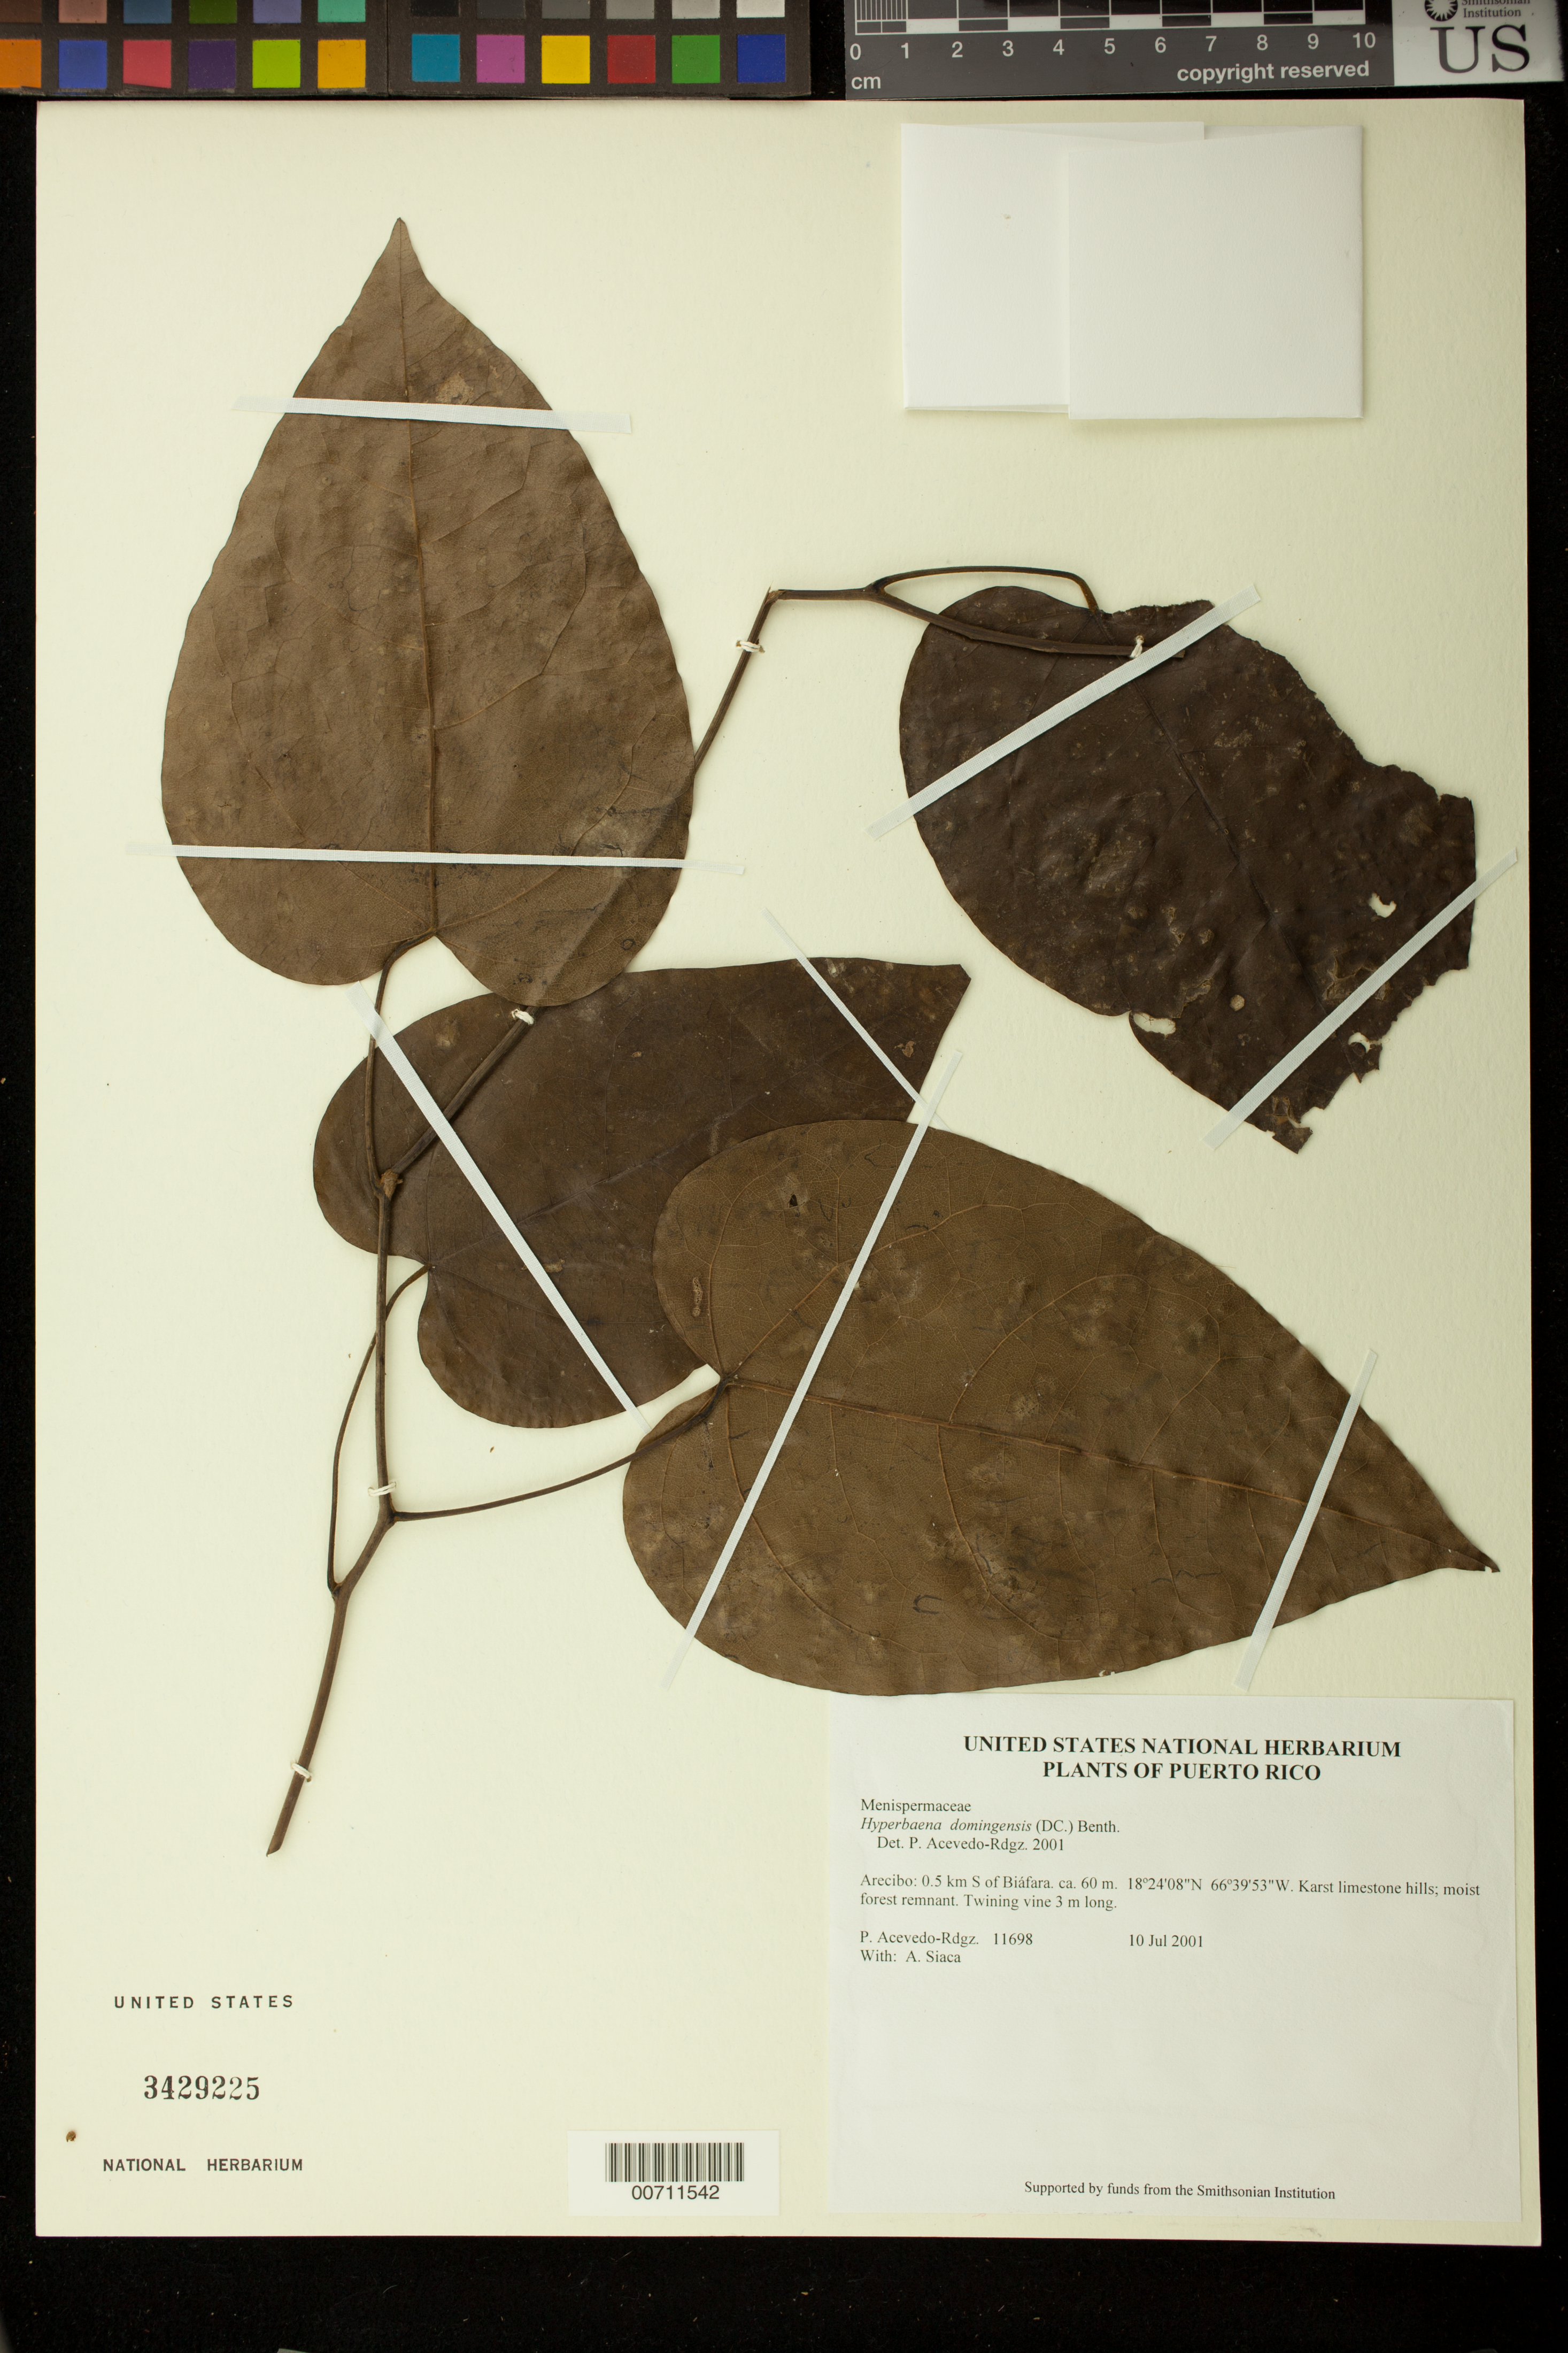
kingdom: Plantae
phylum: Tracheophyta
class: Magnoliopsida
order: Ranunculales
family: Menispermaceae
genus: Hyperbaena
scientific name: Hyperbaena domingensis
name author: (DC.) Benth.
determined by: Acevedo-Rodríguez, P., (BOT), Smithsonian Institution - National Museum of Natural History (UNITED STATES)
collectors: P. Acevedo-Rodr. & A. Siaca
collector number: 11698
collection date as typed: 10 Jul 2001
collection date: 2001-07-10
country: Puerto Rico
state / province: Arecibo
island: Puerto Rico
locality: Arecibo: 0.5 km S of Biáfara.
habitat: Karst limestone hills; moist forest remnant.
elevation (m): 60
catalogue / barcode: US 3429225